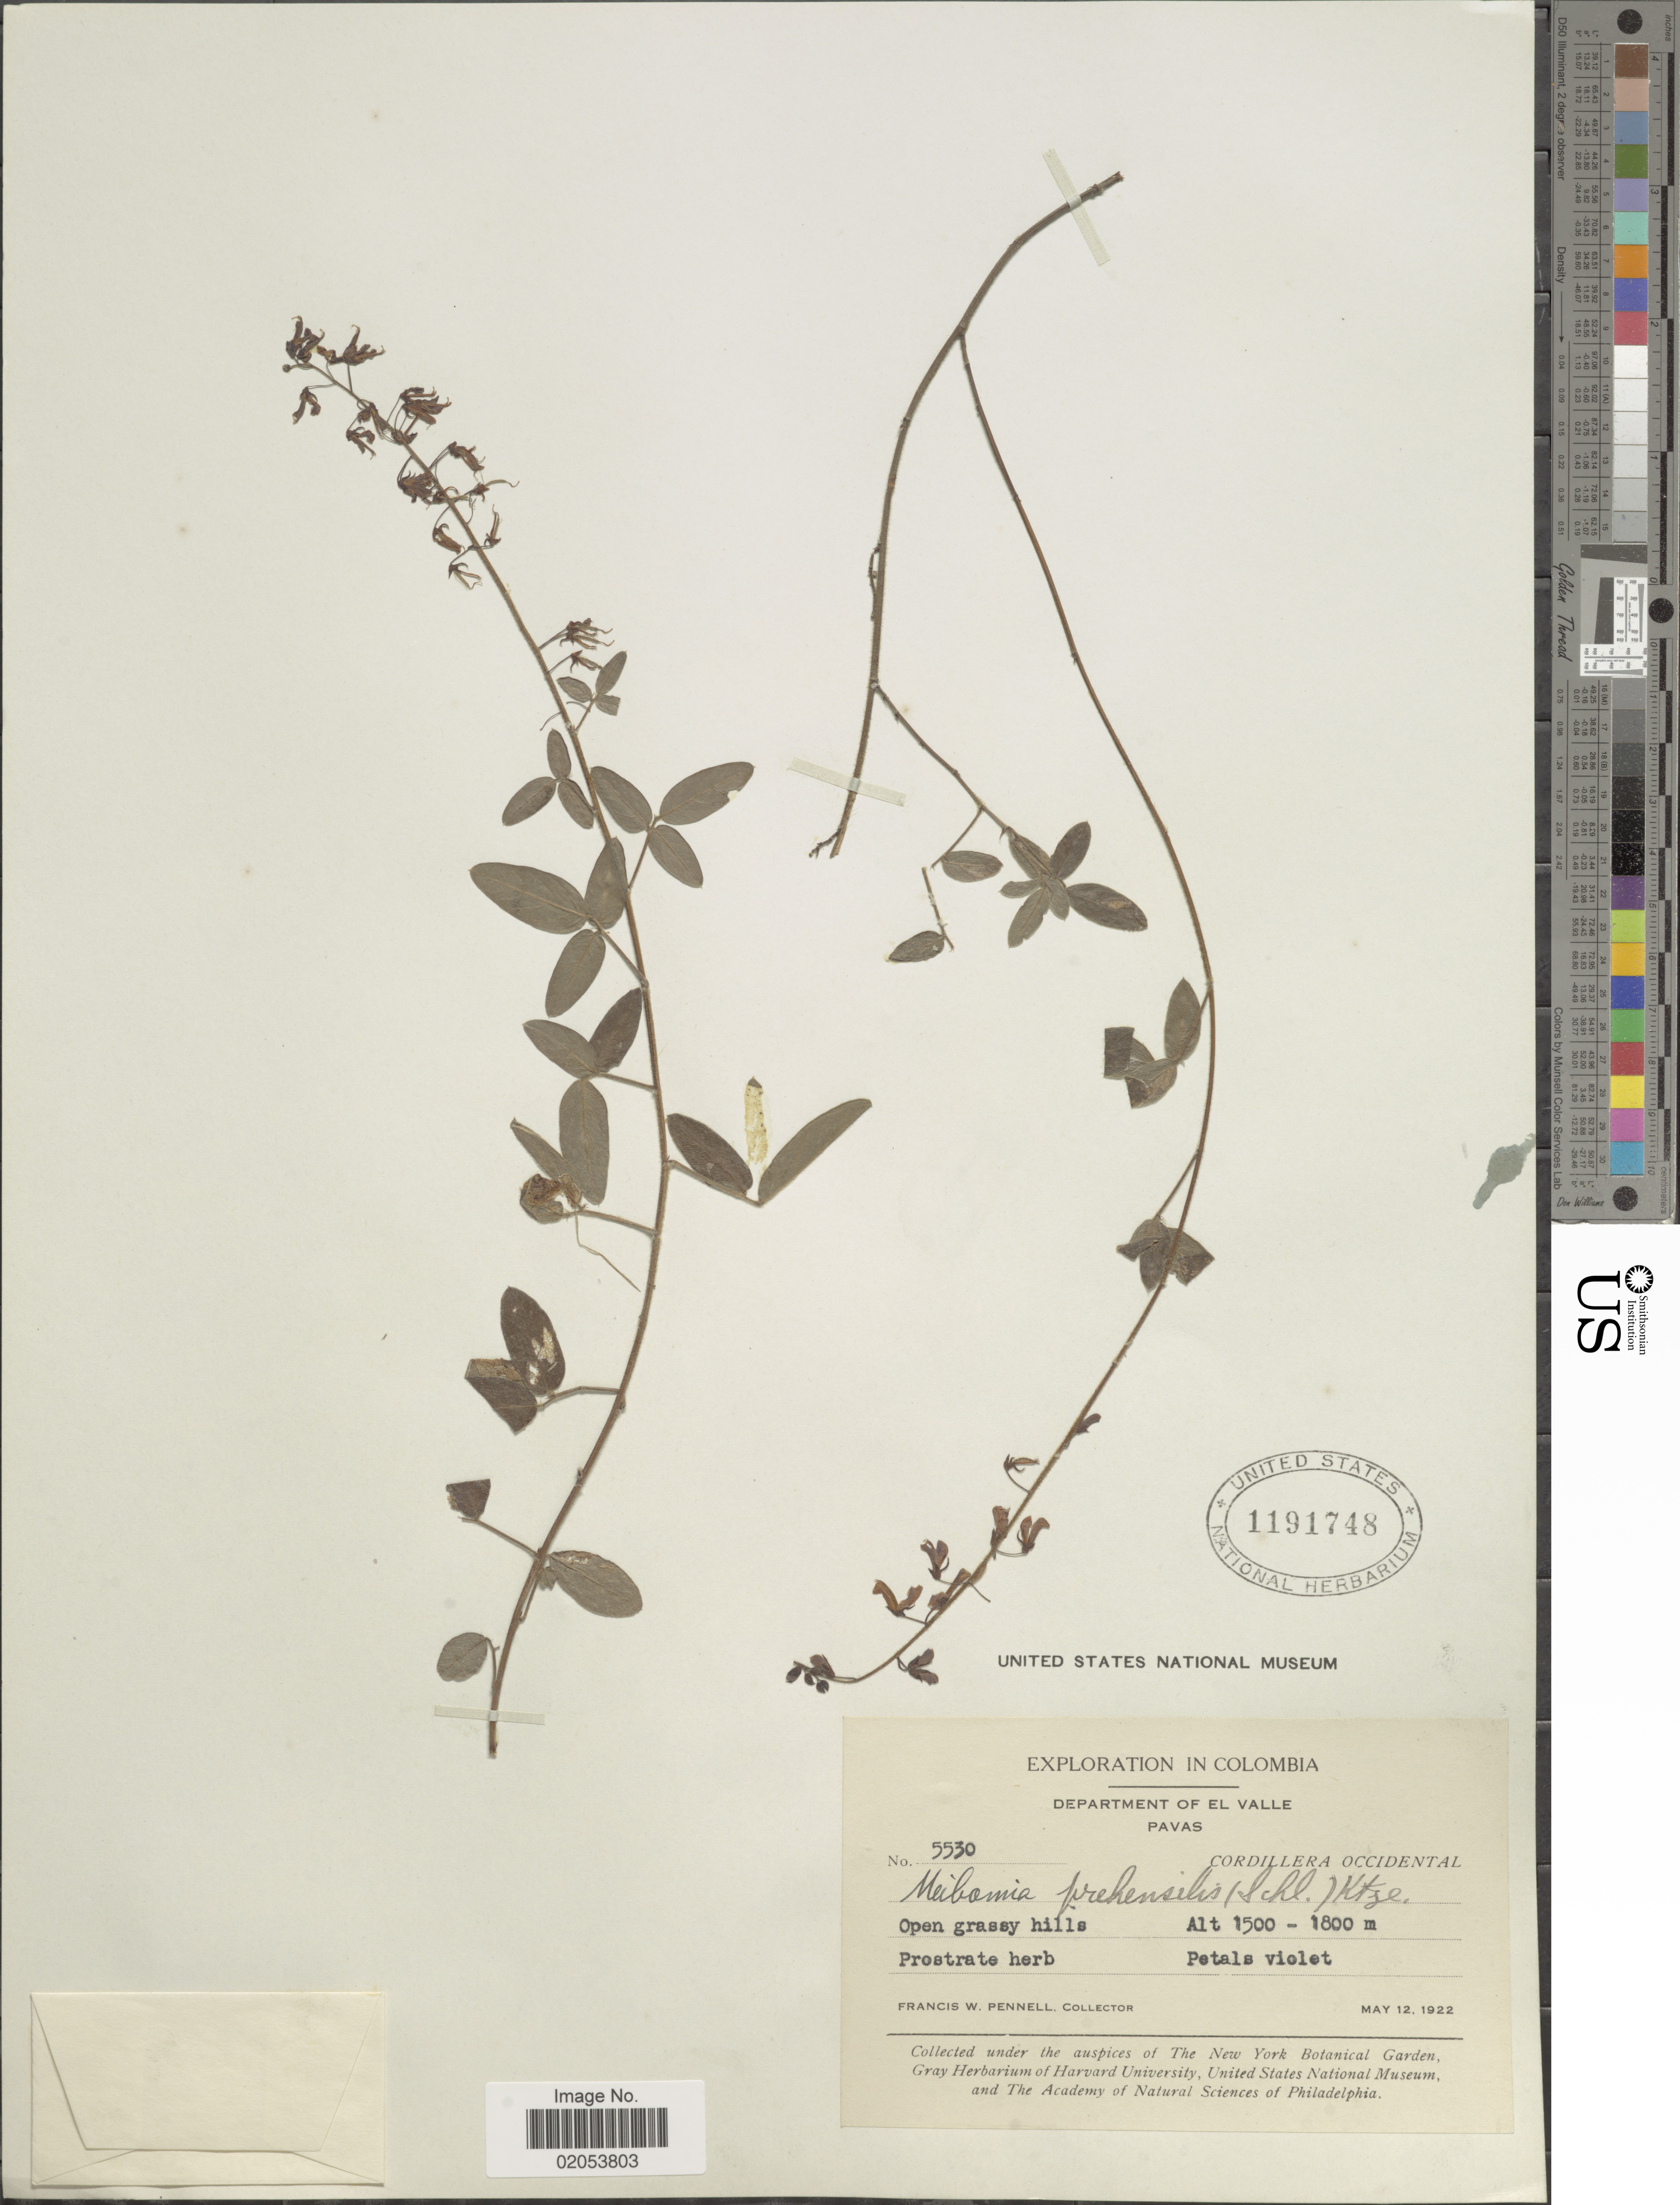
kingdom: Plantae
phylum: Tracheophyta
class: Magnoliopsida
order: Fabales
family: Fabaceae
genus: Desmodium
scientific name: Desmodium prehensile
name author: Schltdl.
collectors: F. W. Pennell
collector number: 5530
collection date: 1922-05-12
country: Colombia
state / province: Valle del Cauca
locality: Department of El Valle. Pavas. Cordillera Occidental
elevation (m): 1500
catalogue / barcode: US 1191748